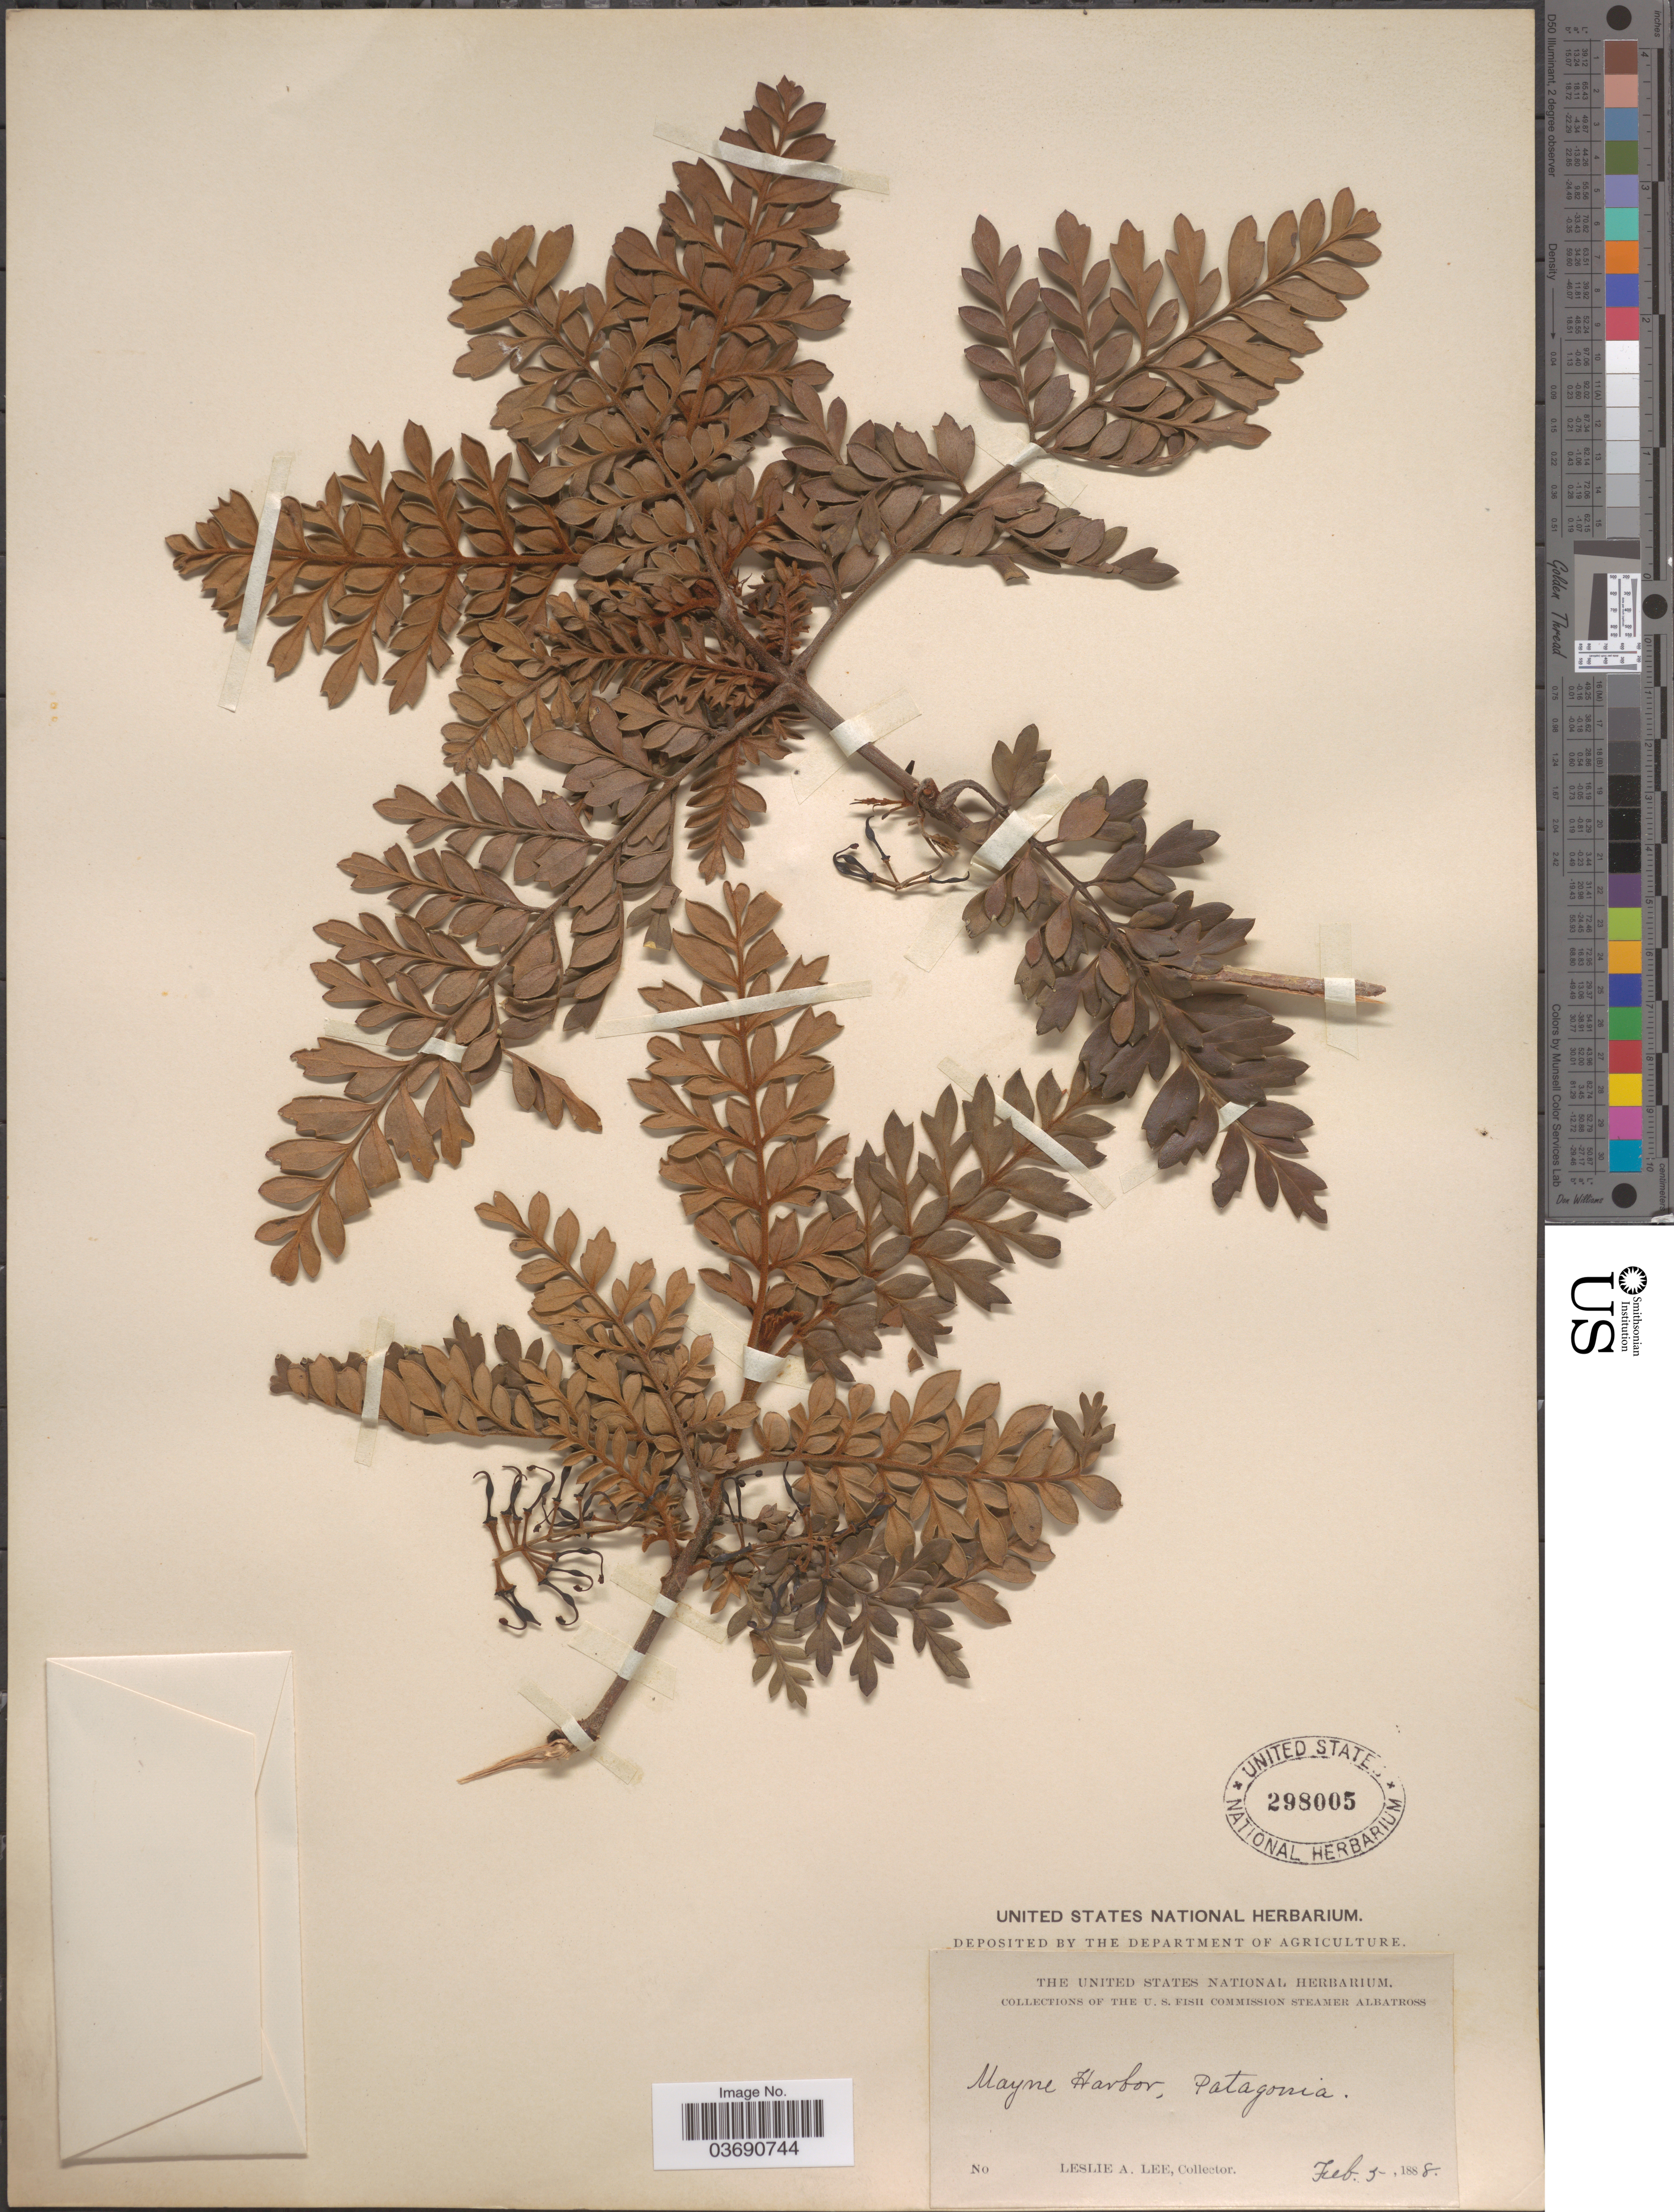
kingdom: Plantae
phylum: Tracheophyta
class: Magnoliopsida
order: Proteales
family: Proteaceae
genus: Lomatia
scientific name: Lomatia ferruginea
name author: (Cav.) R. Br.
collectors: L. Lee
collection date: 1888-02-05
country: Chile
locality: Mayne Harbor, Patagonia.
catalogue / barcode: US 298005